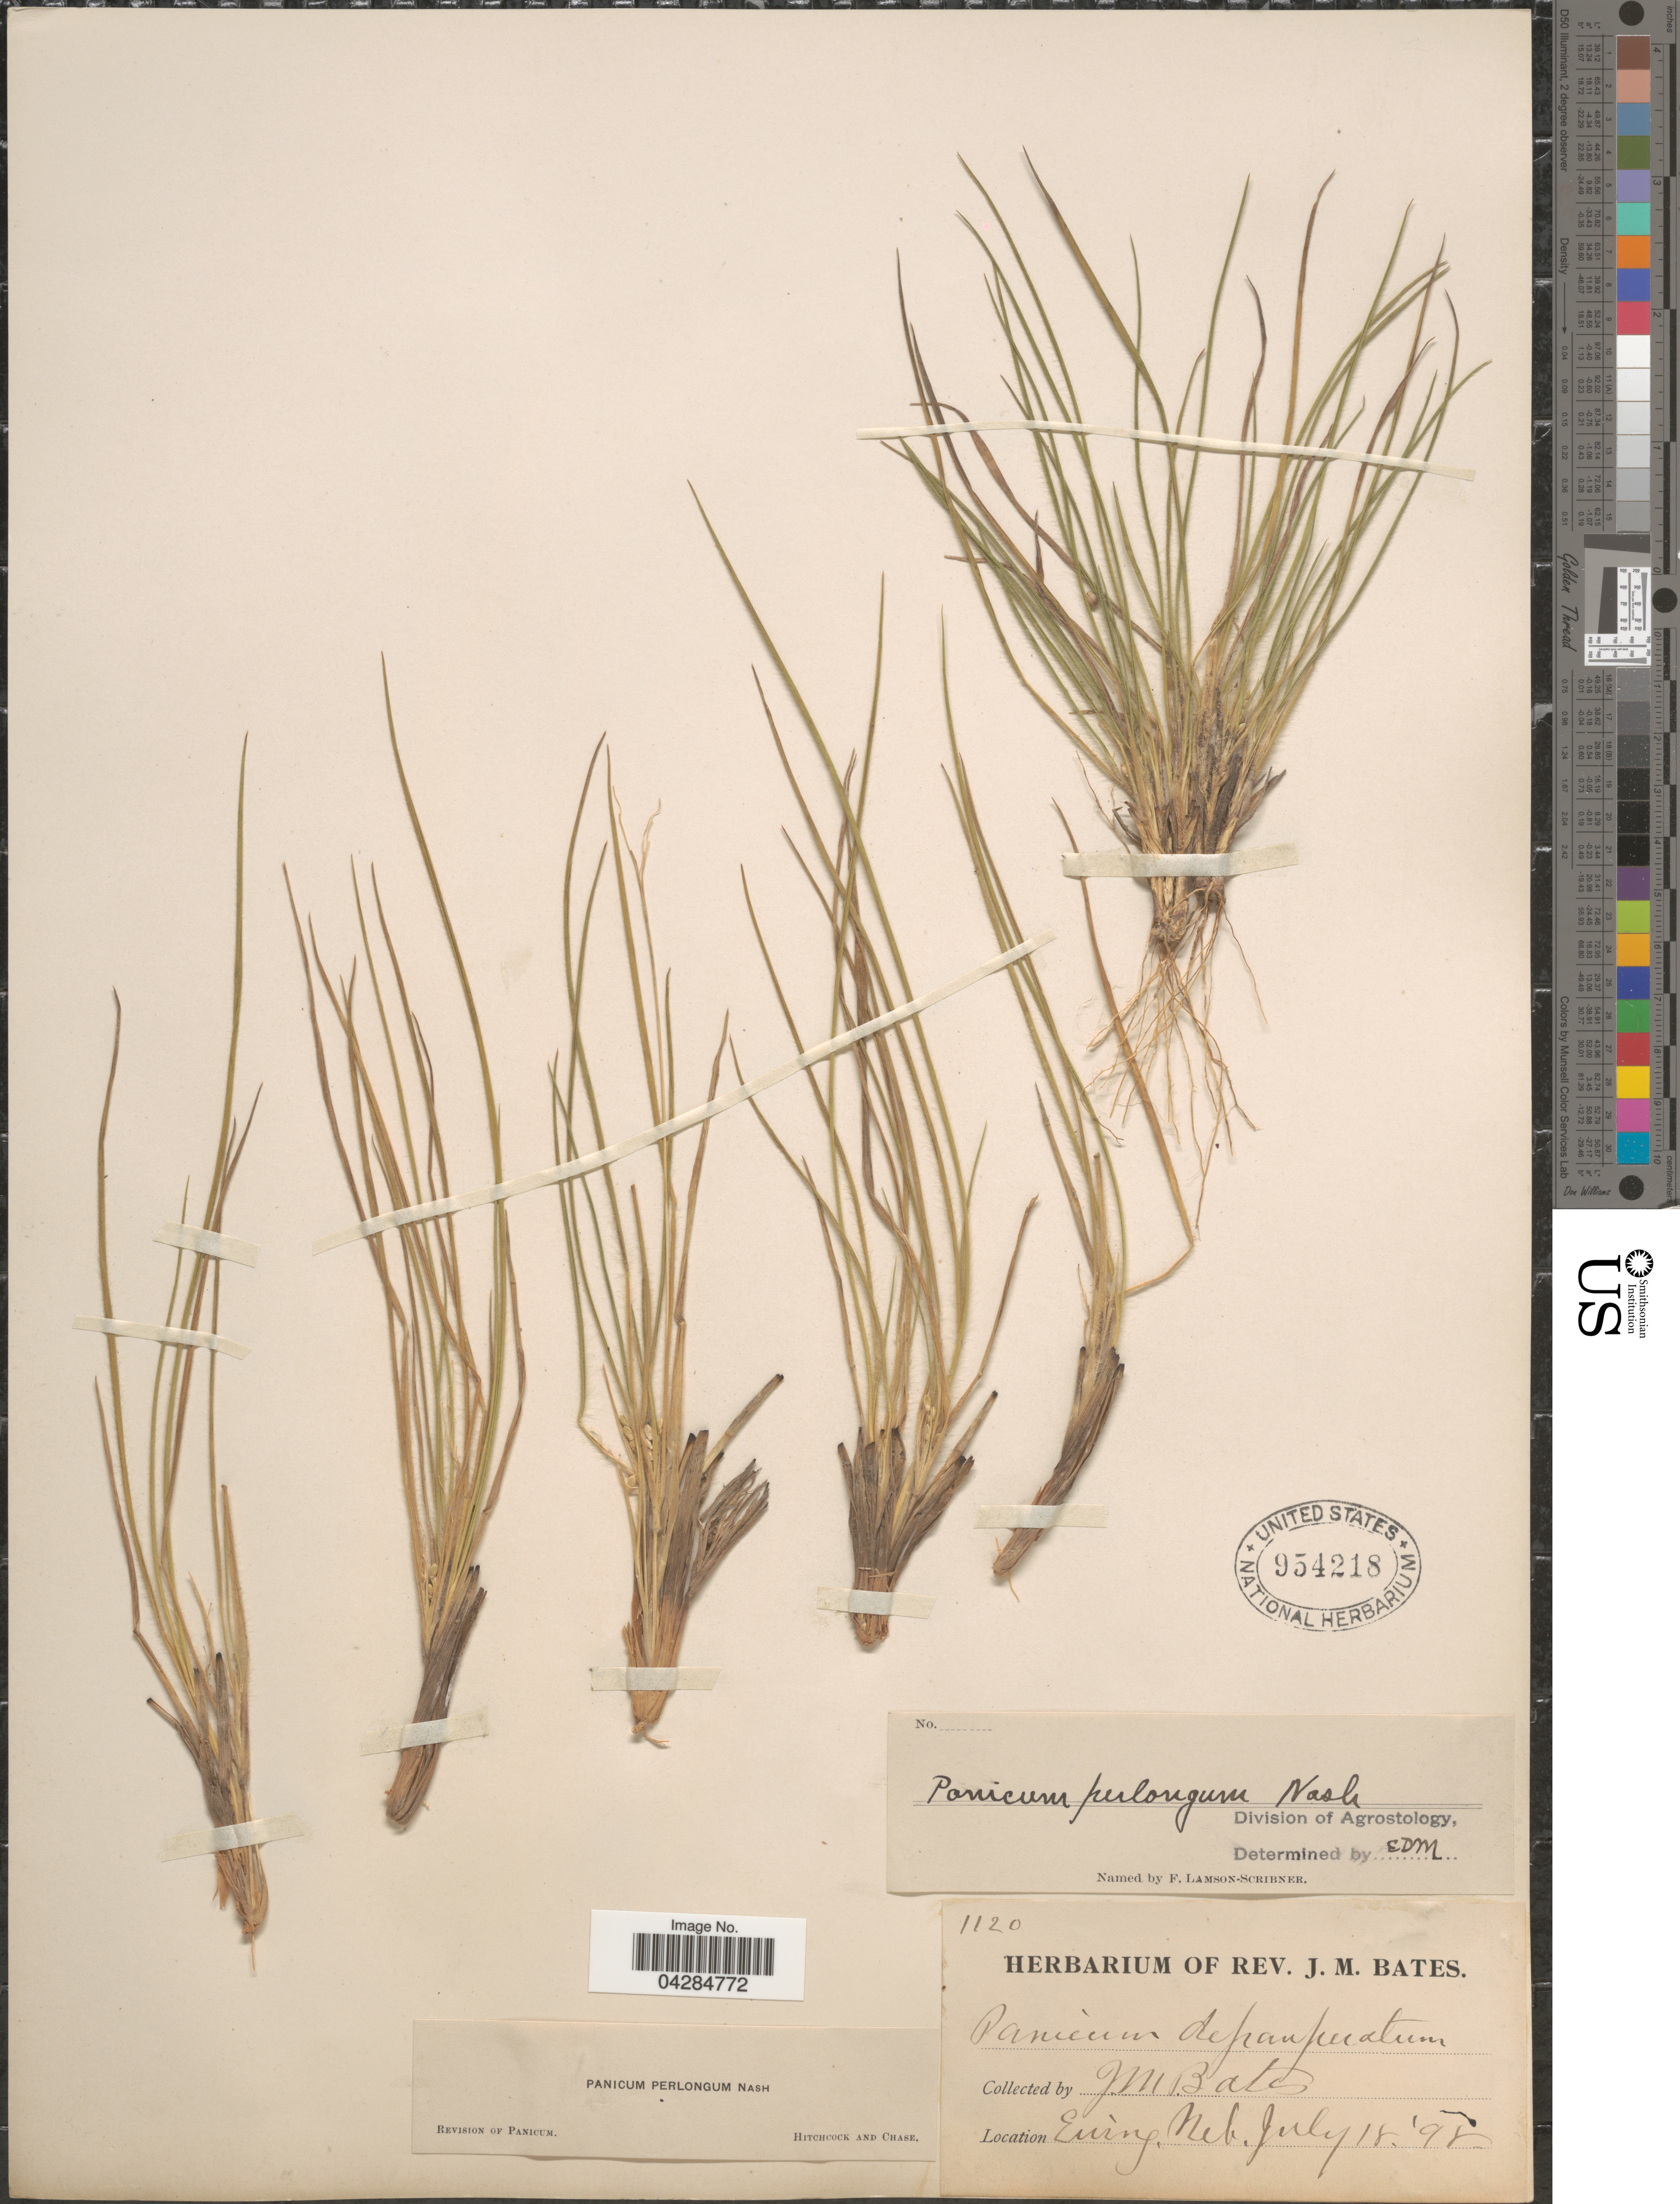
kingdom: Plantae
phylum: Tracheophyta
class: Liliopsida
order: Poales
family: Poaceae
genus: Dichanthelium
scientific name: Dichanthelium perlongum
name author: (Nash) Freckmann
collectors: J. Bates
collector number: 1120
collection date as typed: Transcribed d/m/y: 18/7/98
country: United States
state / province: Nebraska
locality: Ewing.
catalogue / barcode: US 954218